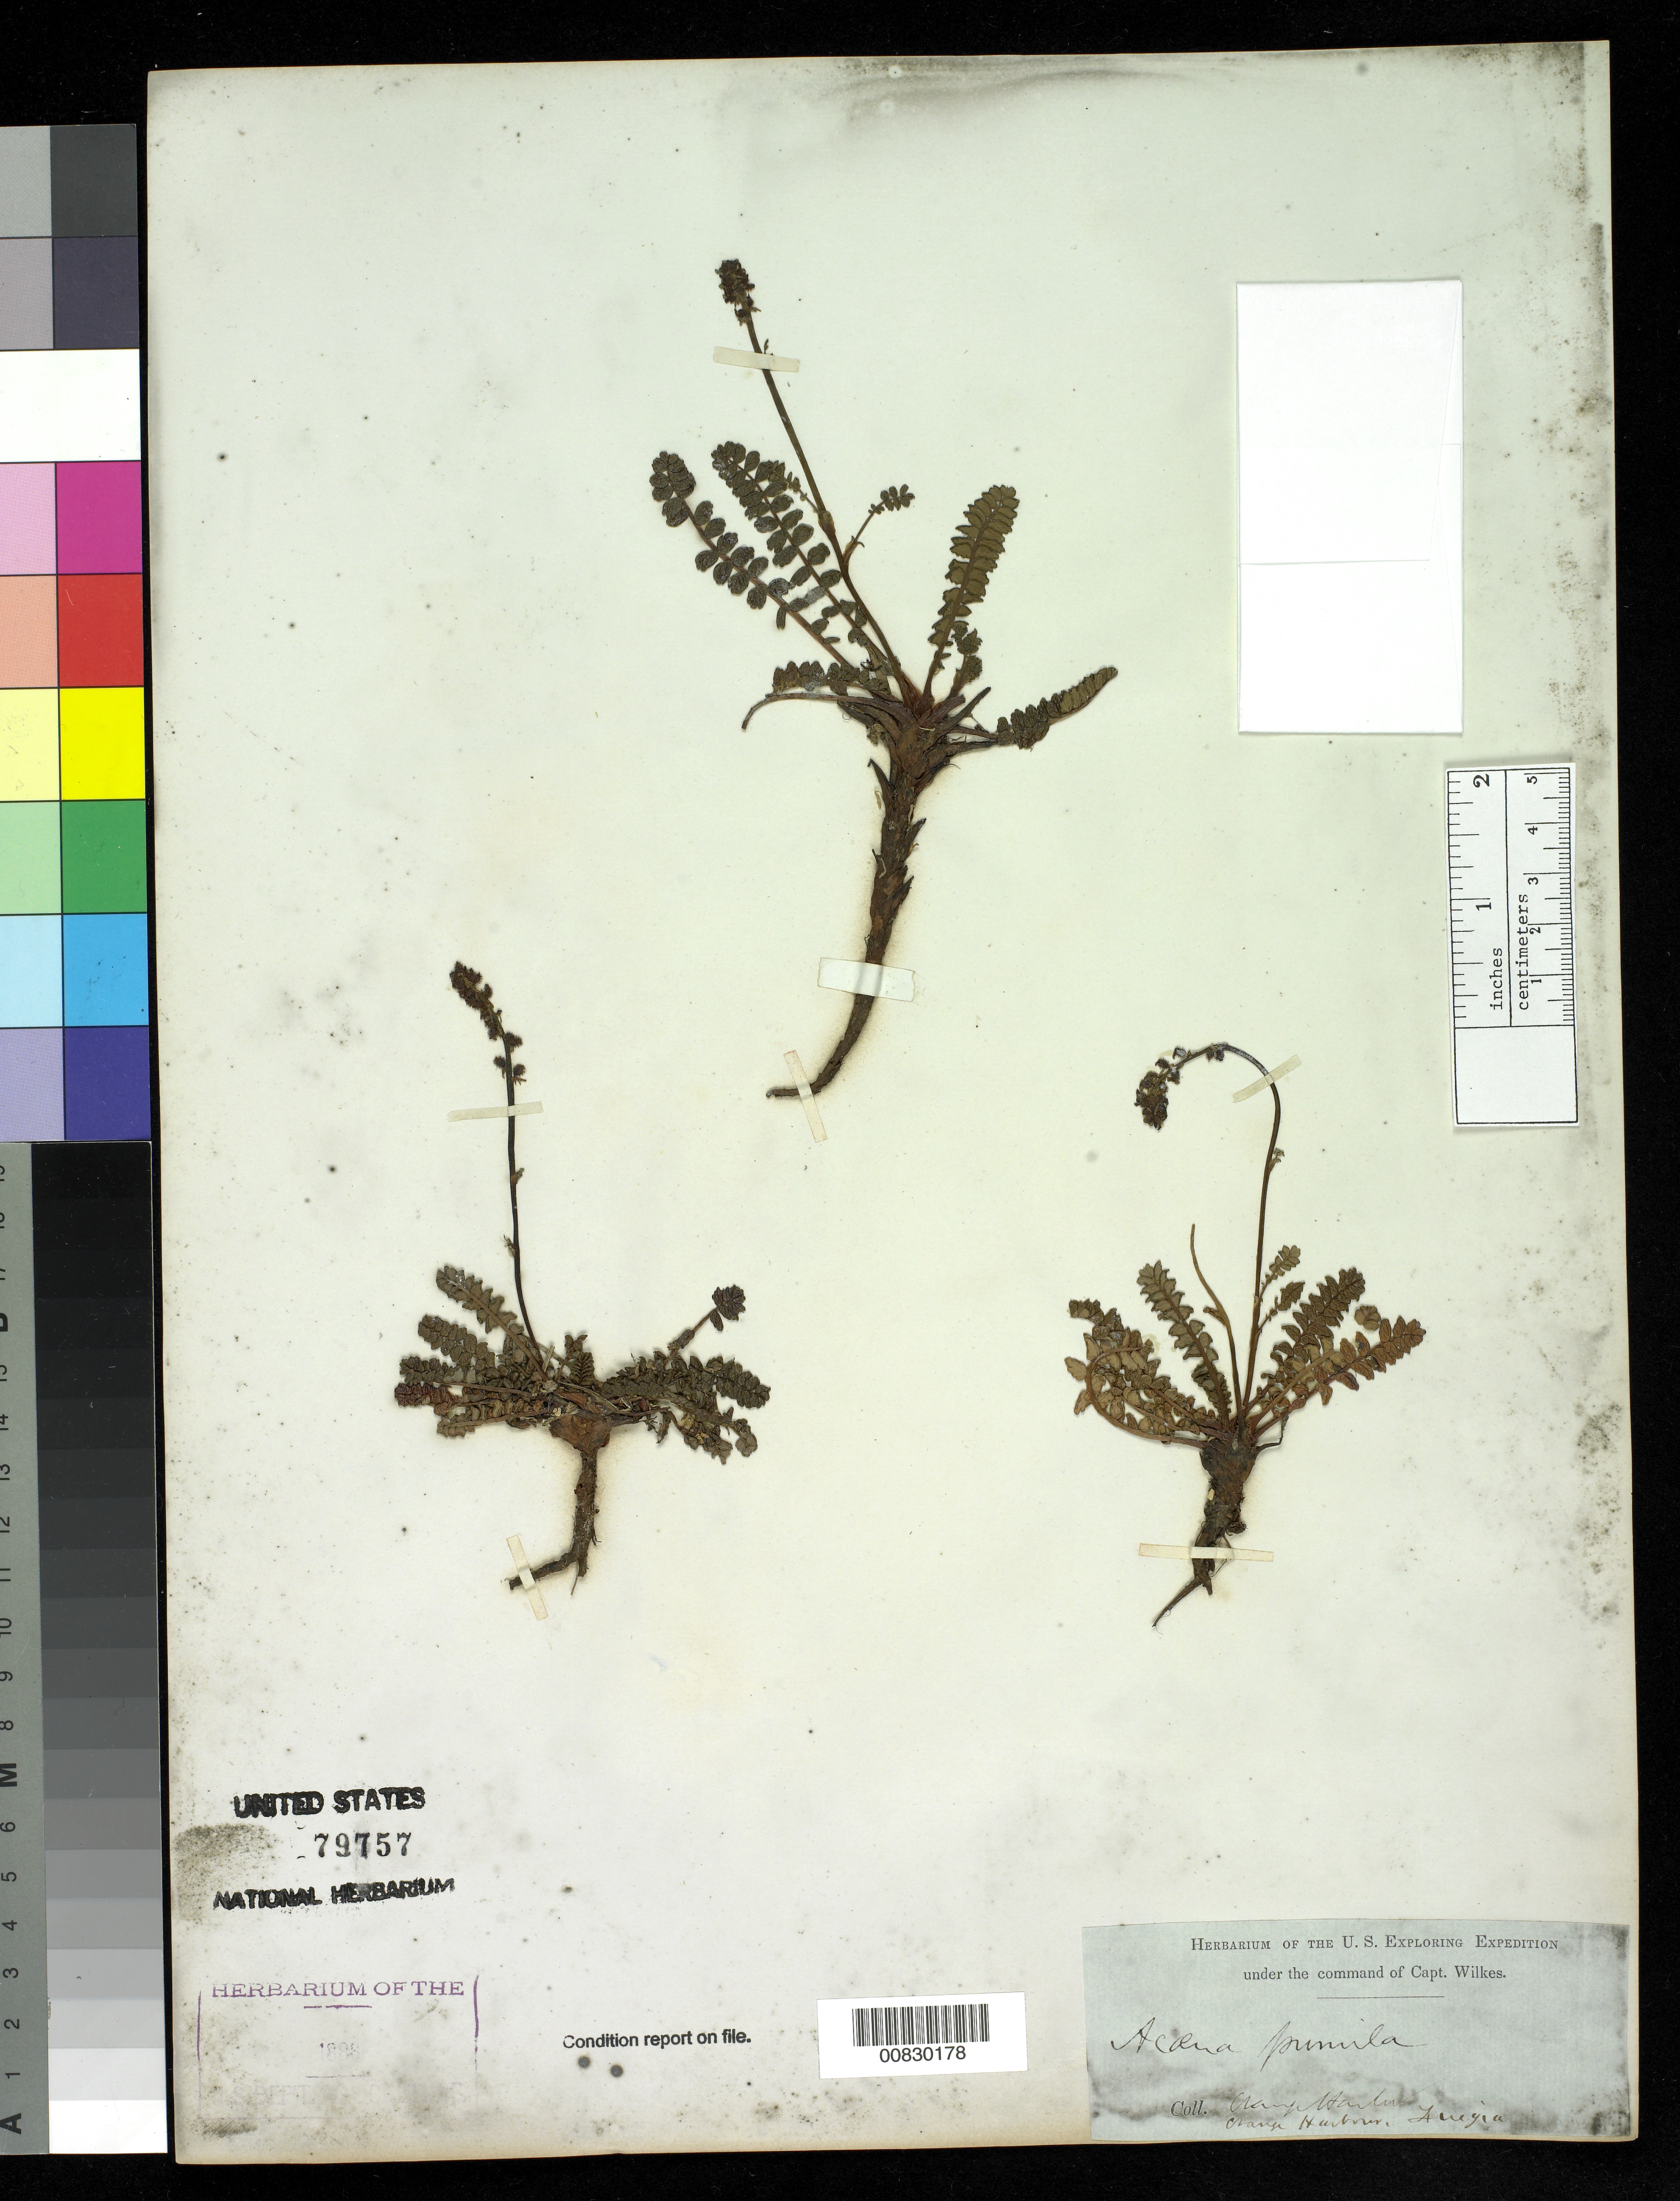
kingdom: Plantae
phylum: Tracheophyta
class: Magnoliopsida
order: Rosales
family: Rosaceae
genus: Acaena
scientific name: Acaena pumila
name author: Vahl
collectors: Wilkes Explor. Exped.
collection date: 1838/1842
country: Argentina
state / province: Tierra del Fuego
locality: Orange Harbor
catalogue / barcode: US 79757